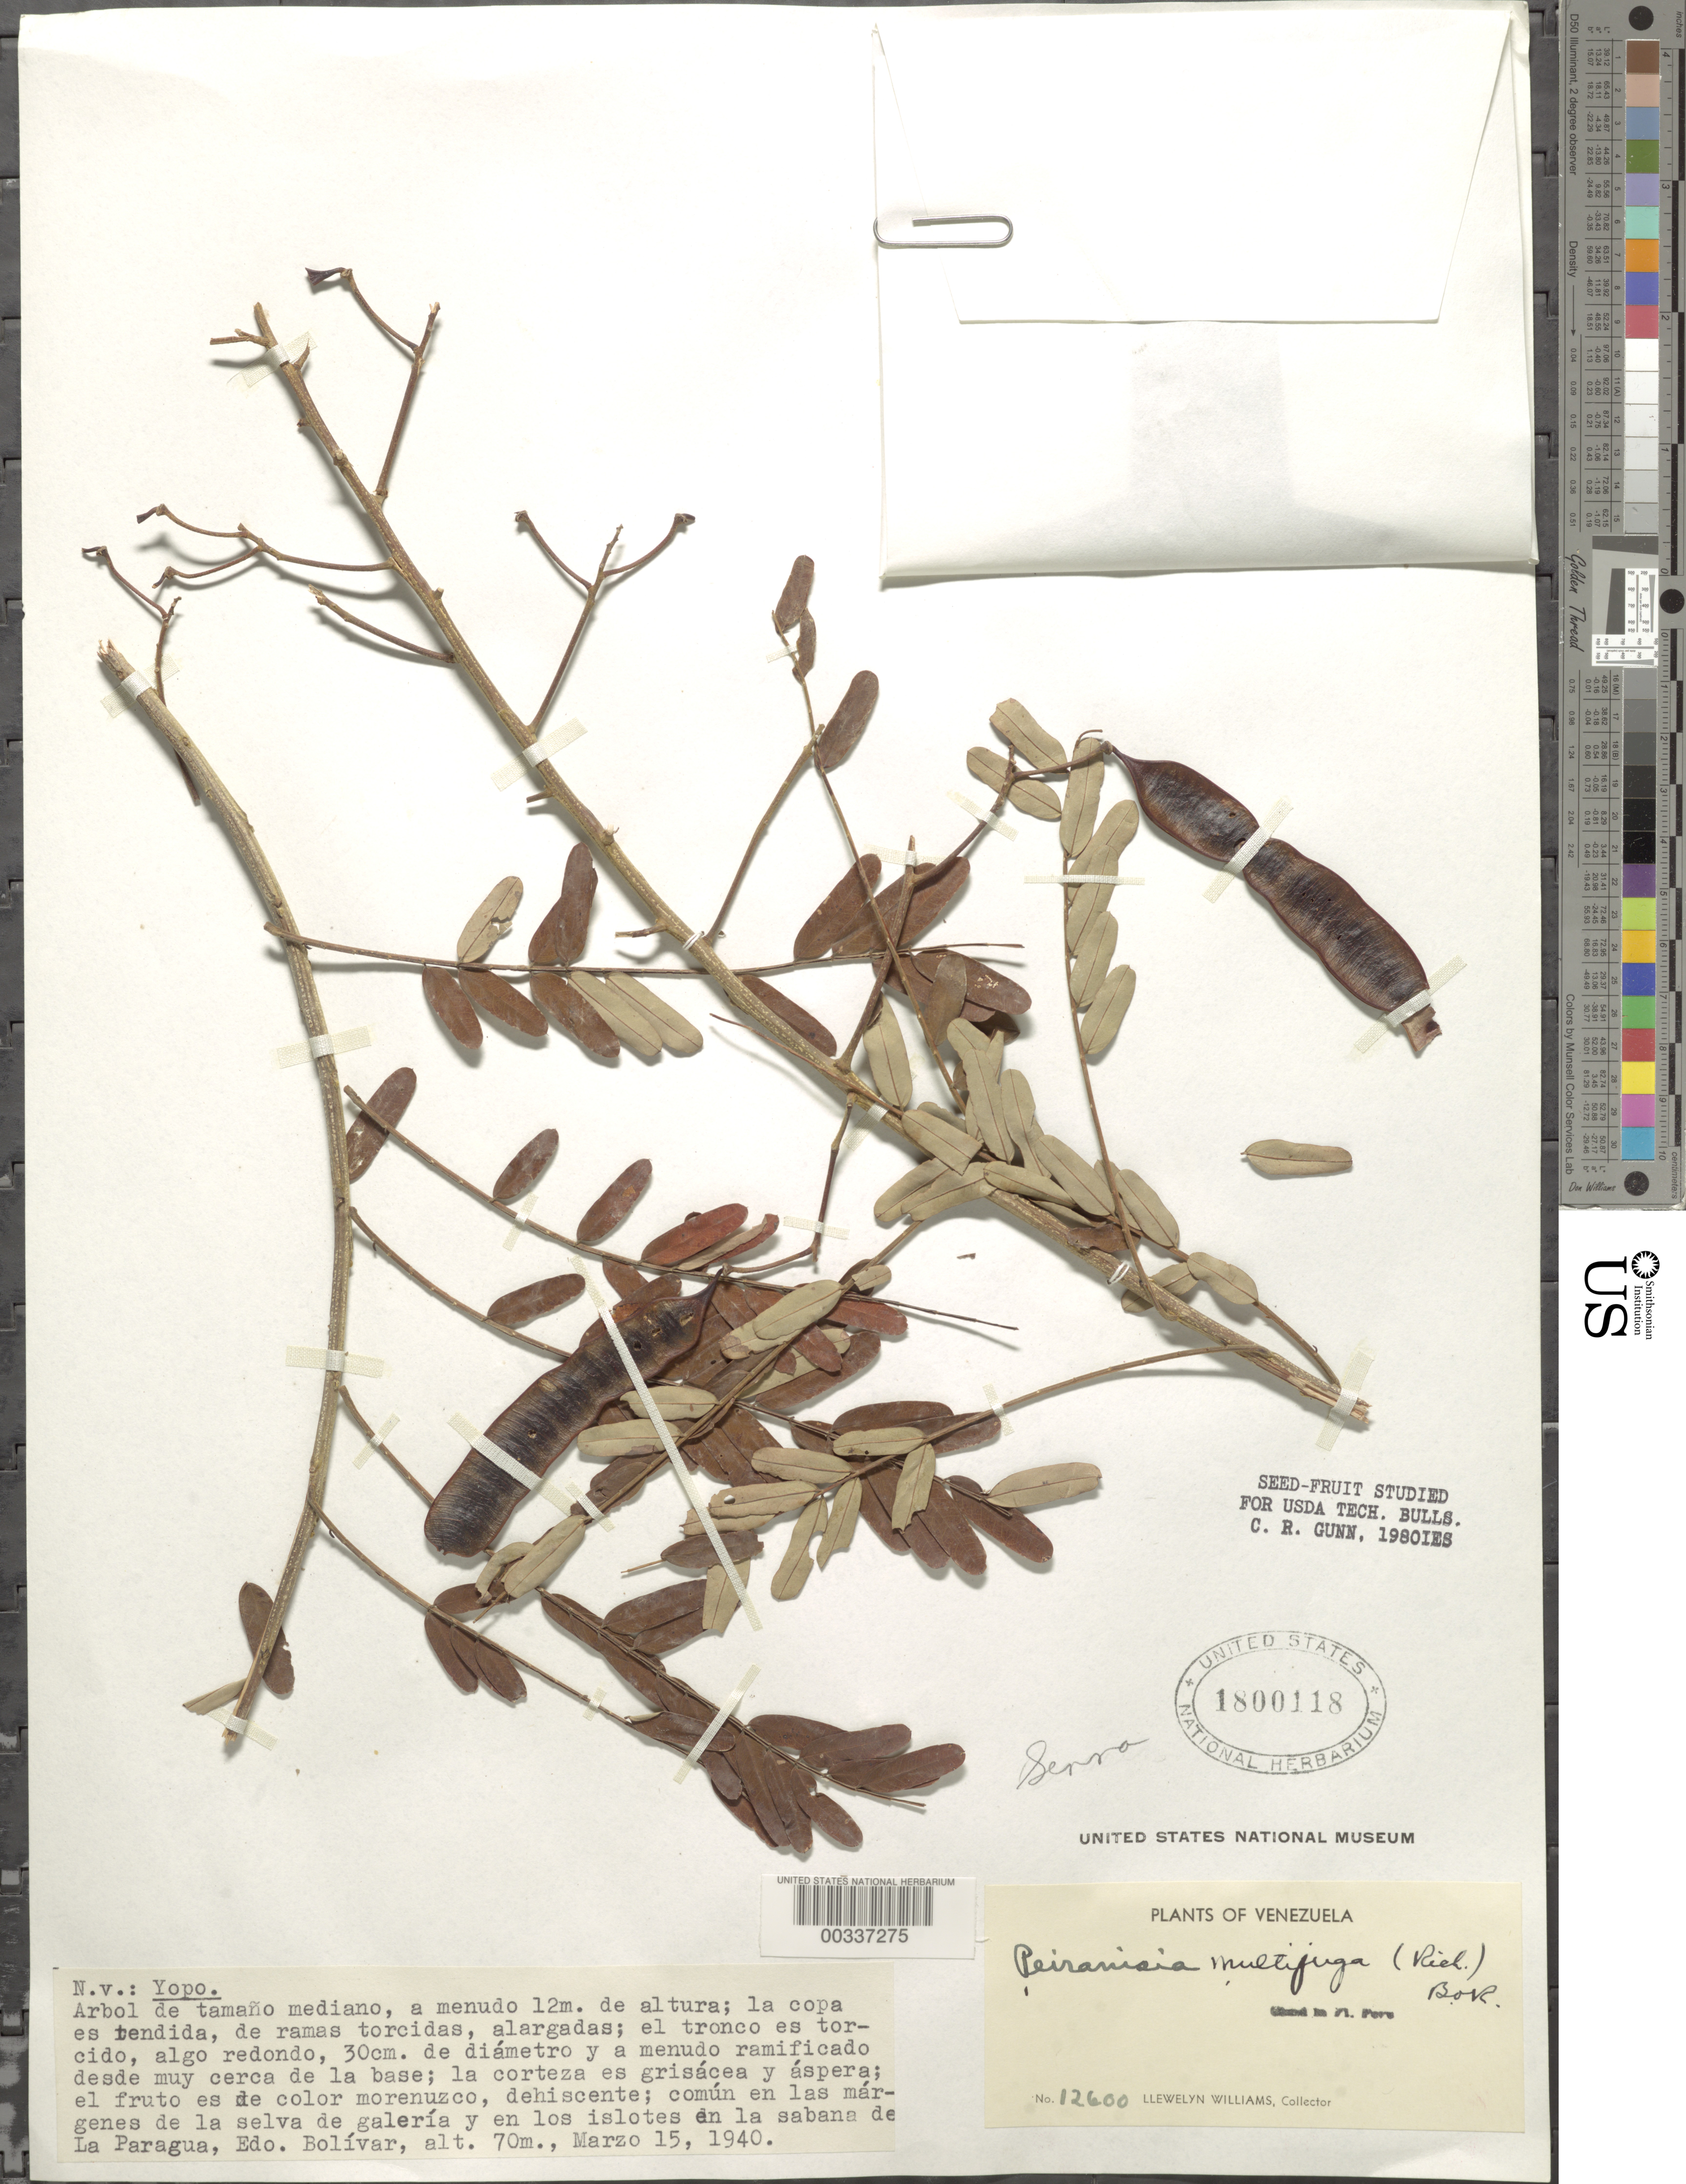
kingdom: Plantae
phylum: Tracheophyta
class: Magnoliopsida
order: Fabales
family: Fabaceae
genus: Senna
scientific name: Senna multijuga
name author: (Rich.) H.S. Irwin & Barneby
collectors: Ll. Williams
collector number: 12600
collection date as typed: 15 Mar 1940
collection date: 1940-03-15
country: Venezuela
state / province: Bolivar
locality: La paragua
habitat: On the edges of gallery forests and barren islands in the savanna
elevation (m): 70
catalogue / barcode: US 1800118